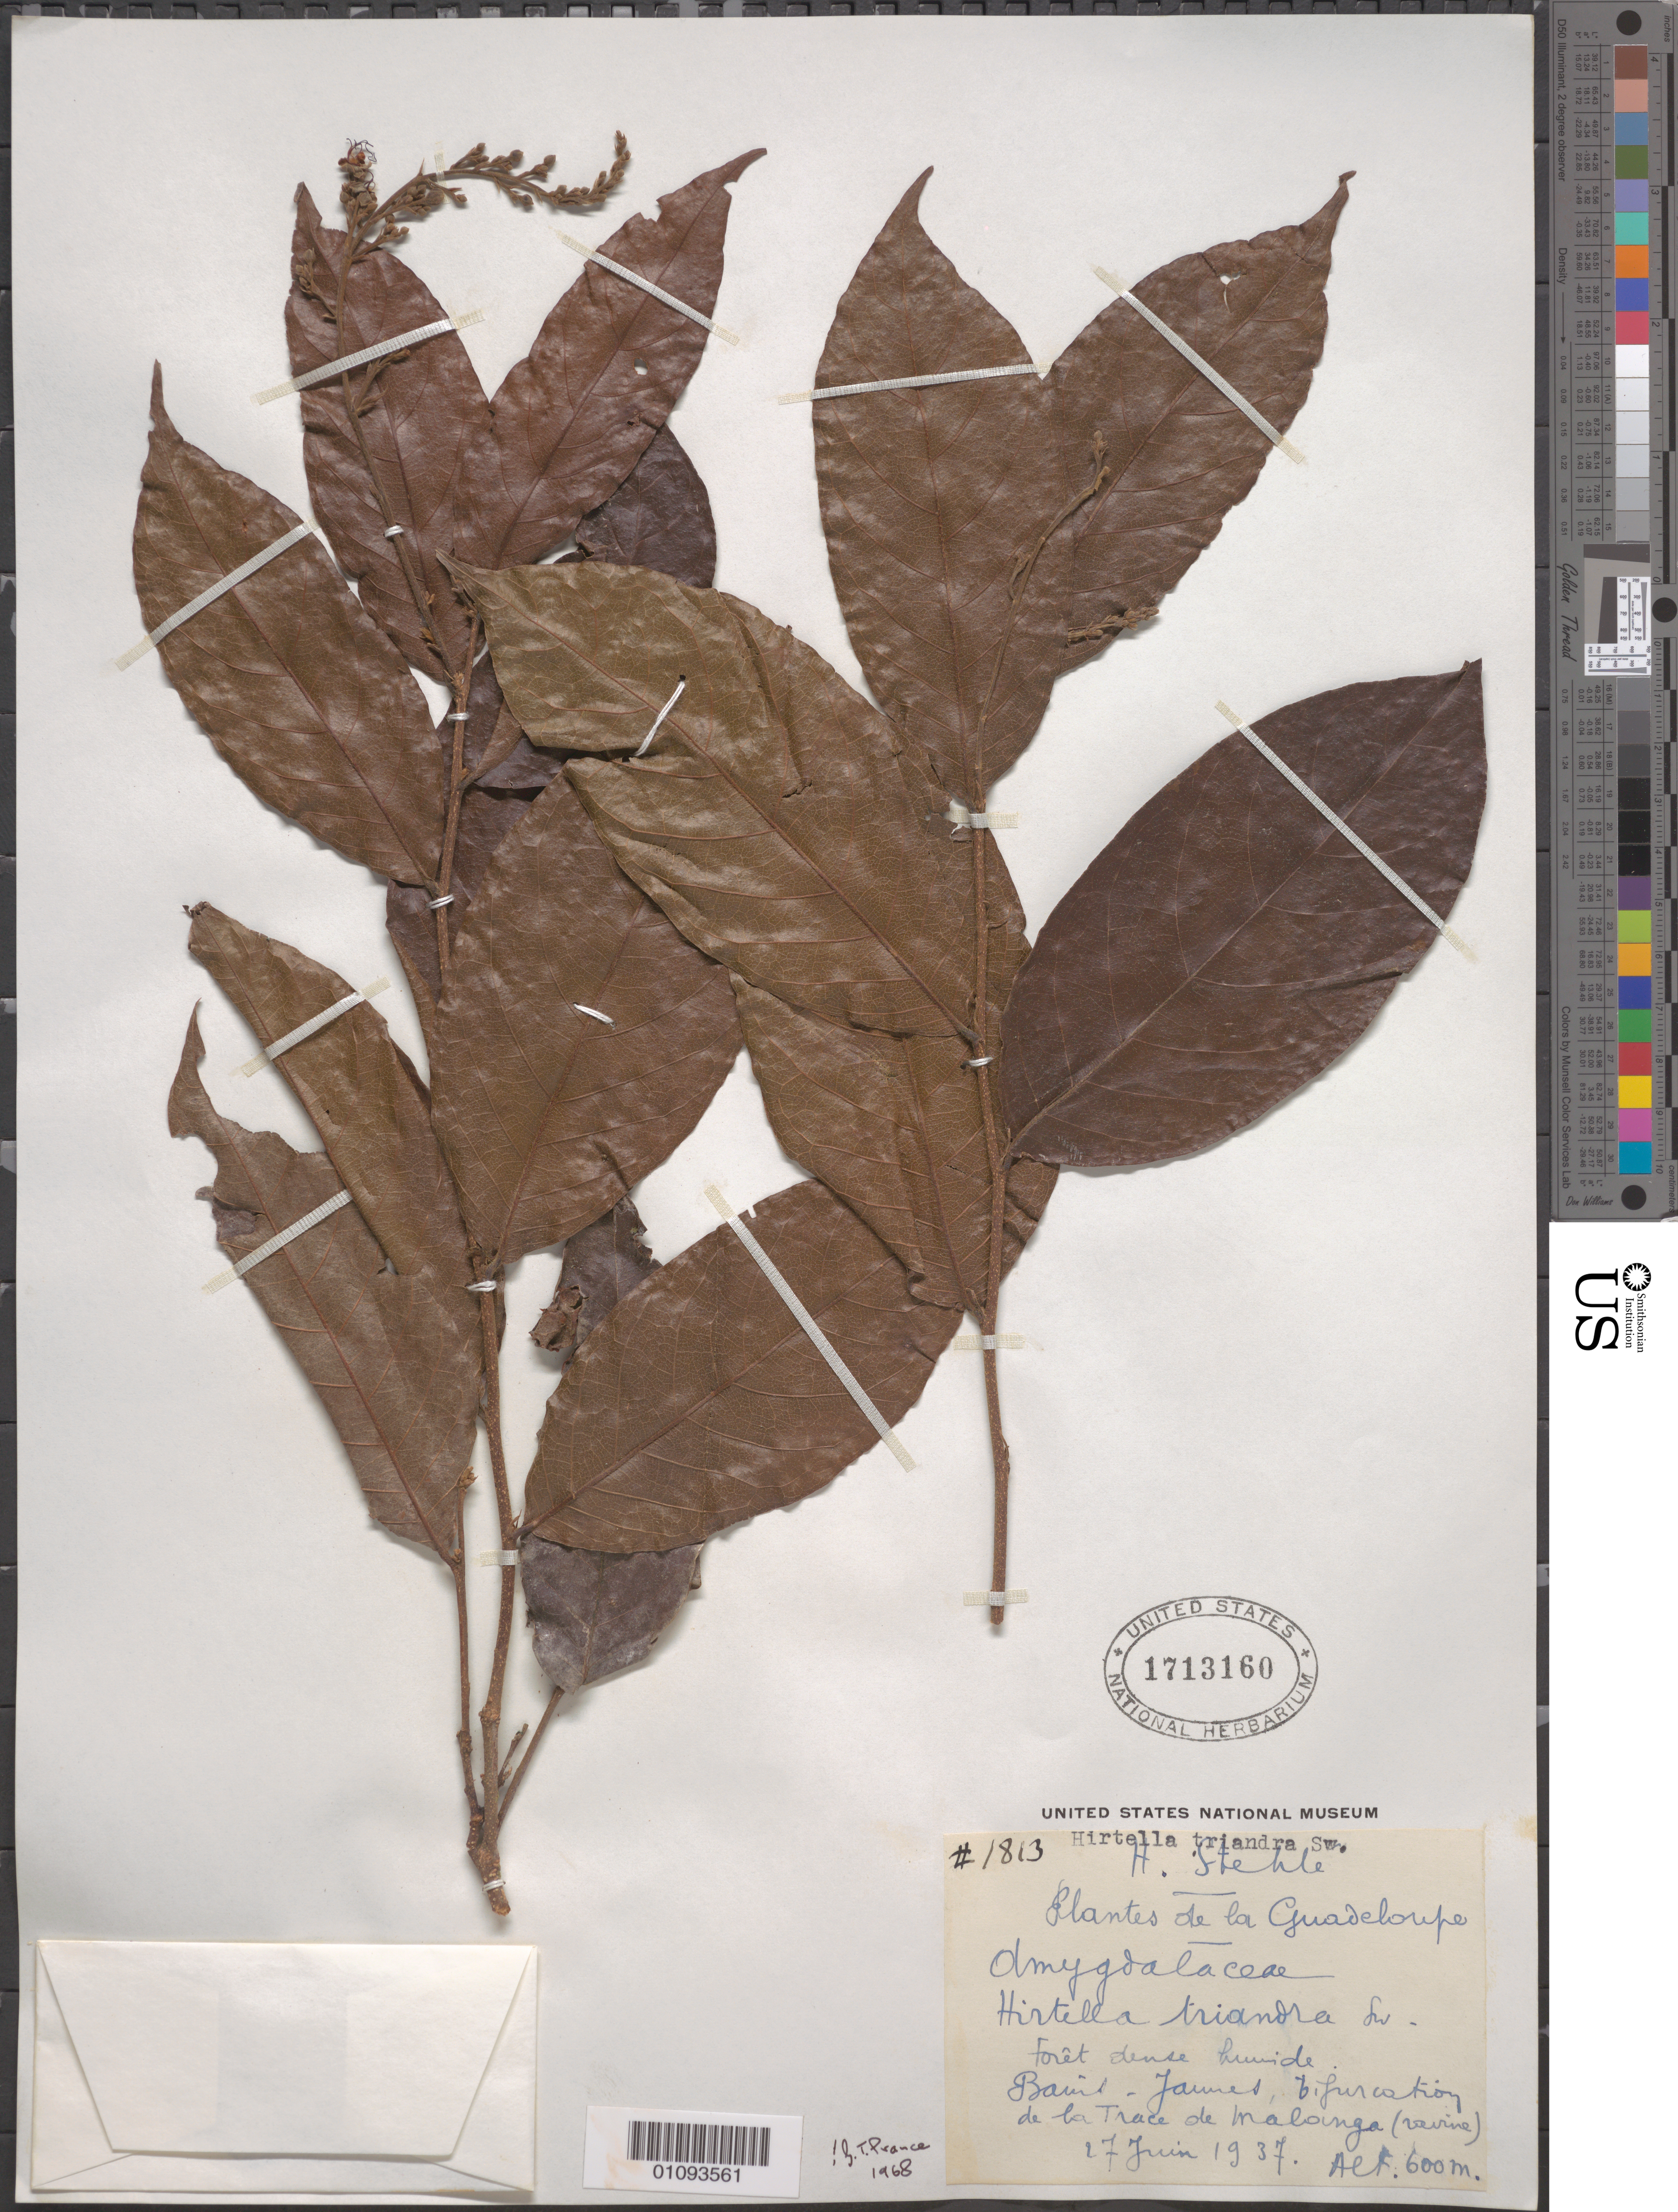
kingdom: Plantae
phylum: Tracheophyta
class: Magnoliopsida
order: Malpighiales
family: Chrysobalanaceae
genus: Hirtella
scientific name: Hirtella triandra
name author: Sw.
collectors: H. Stehlé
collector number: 1813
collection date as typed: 27 Jun 1937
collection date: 1937-06-27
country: Guadeloupe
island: Basse Terre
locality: foret dense humide. Baines-Jaunes de la trace de Inaloinga [script unclear] (ravine.)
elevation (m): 600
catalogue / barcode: US 1713160